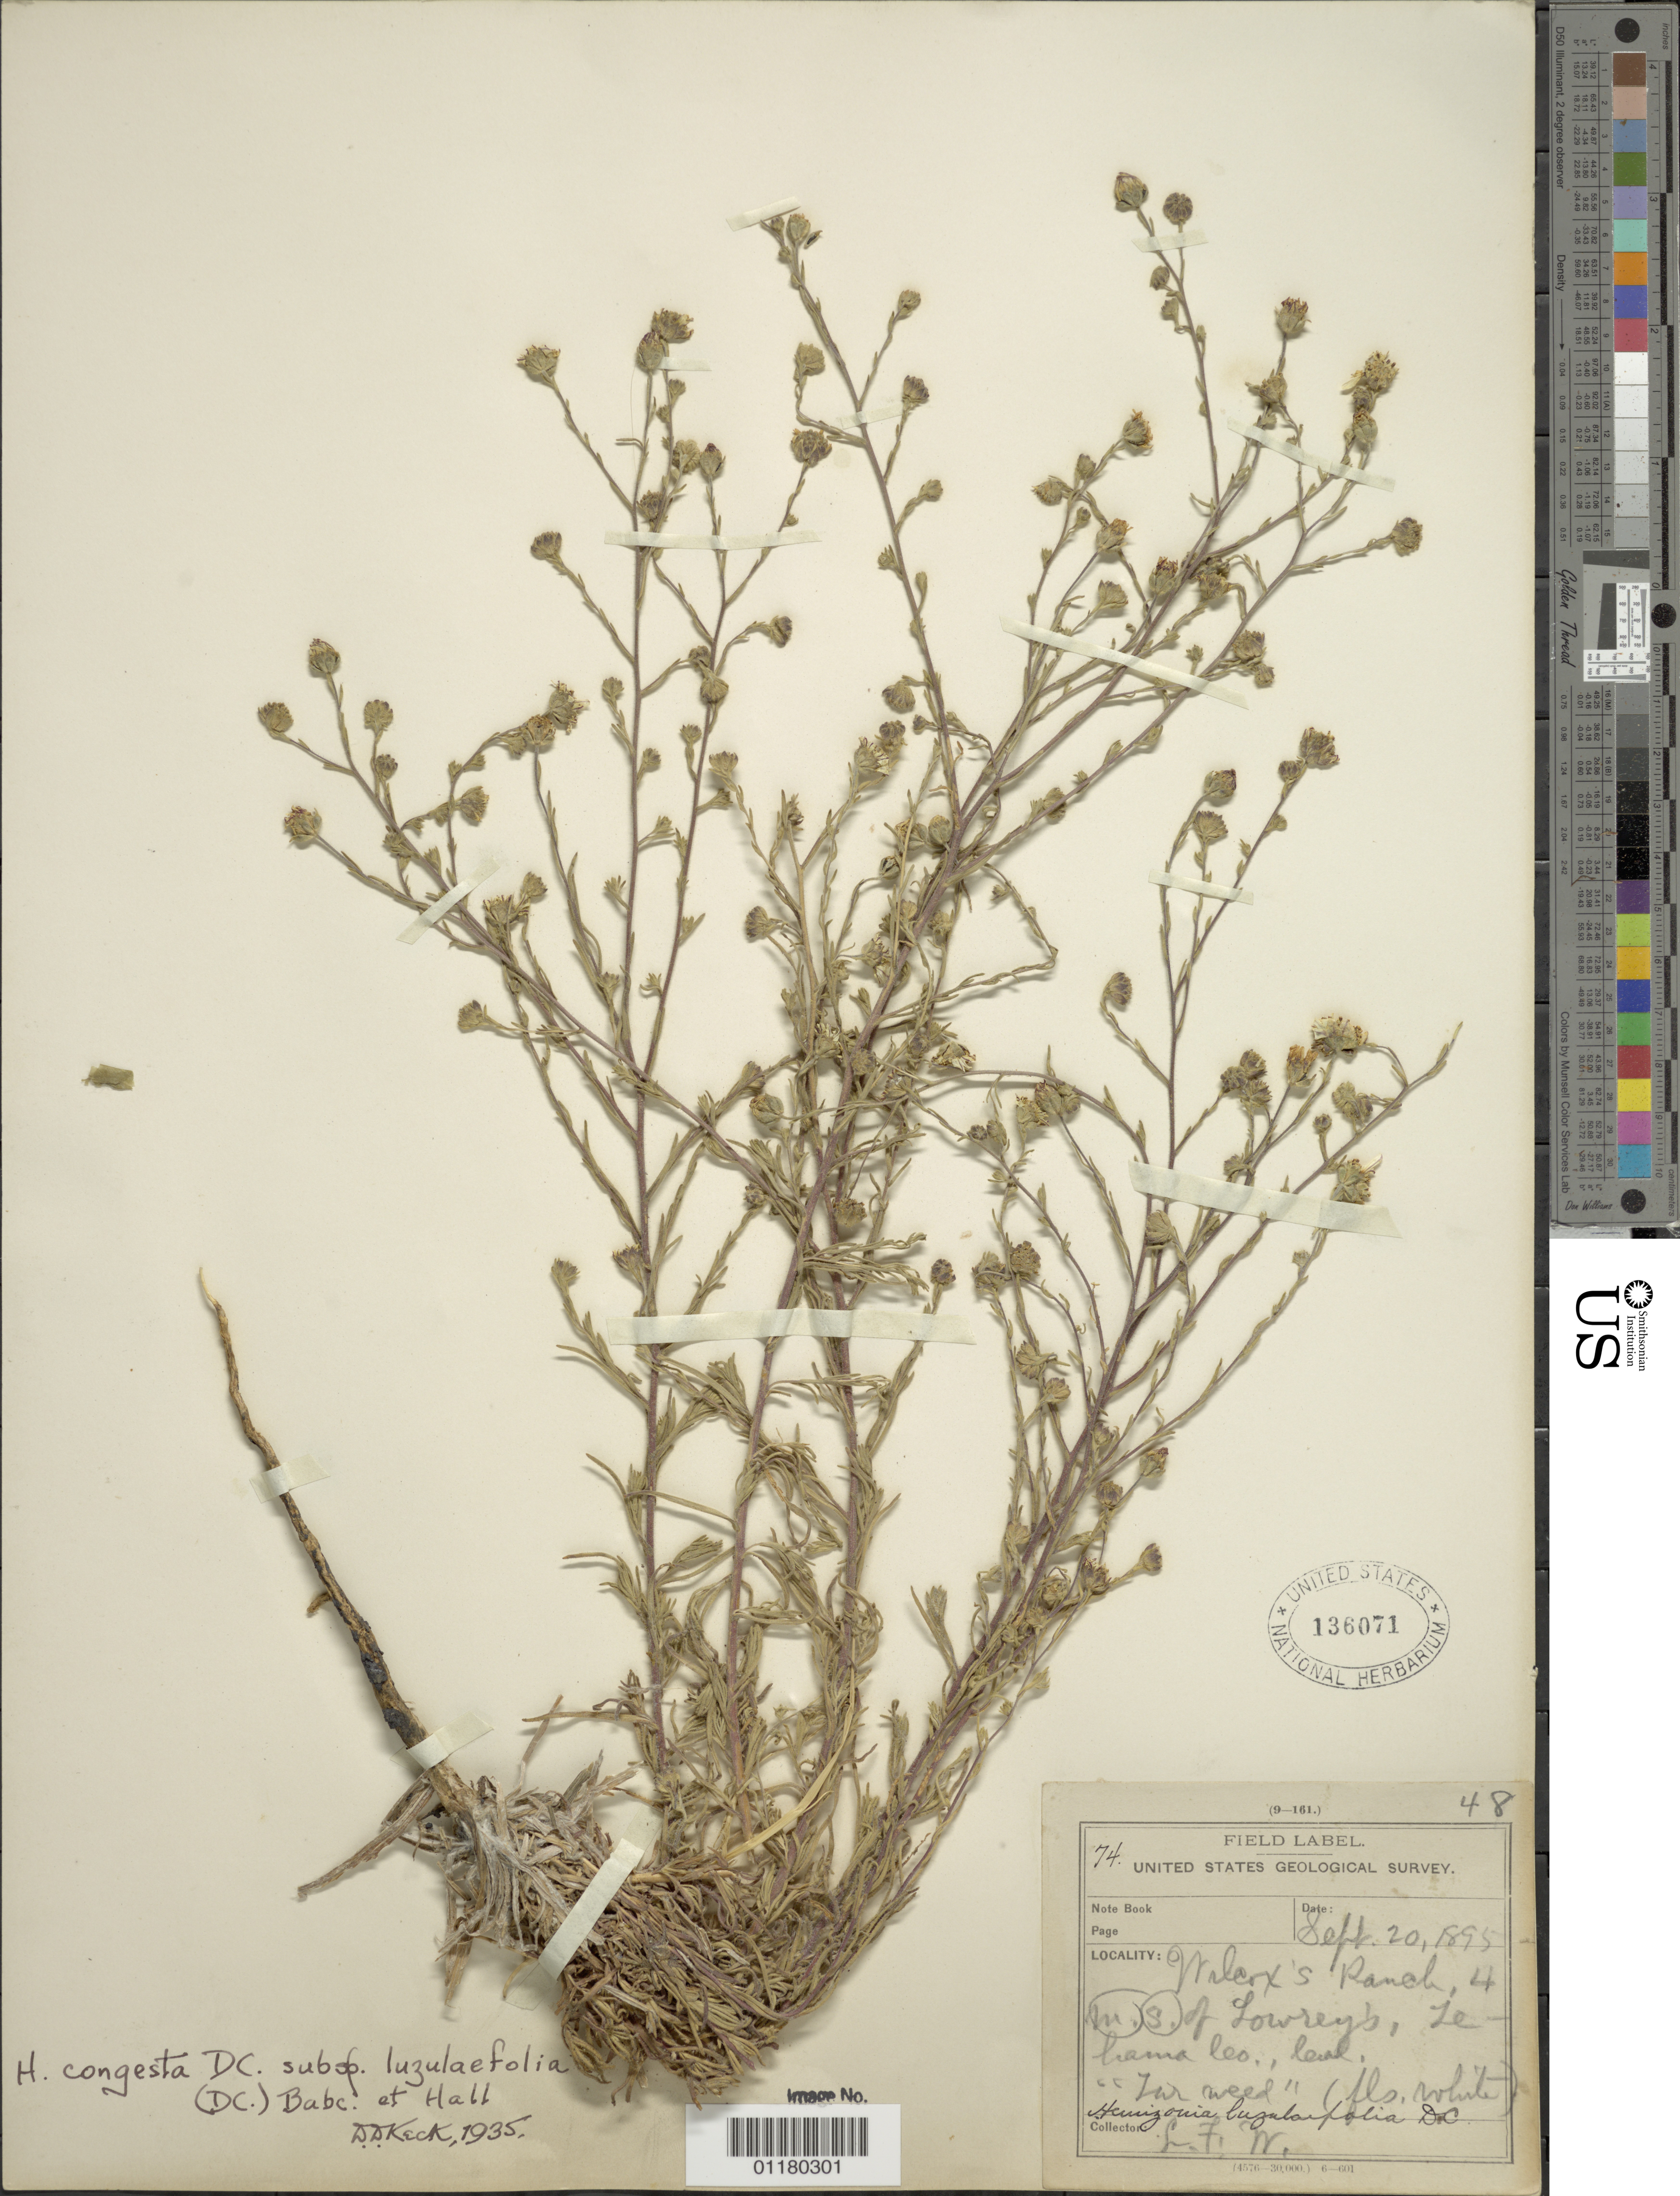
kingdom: Plantae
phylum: Tracheophyta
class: Magnoliopsida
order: Asterales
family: Asteraceae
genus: Hemizonia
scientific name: Hemizonia congesta subsp. luzulaefolia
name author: (DC.) Babc. & H.M. Hall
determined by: Keck, David D.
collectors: L. F. Ward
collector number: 74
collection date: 1895-09-20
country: United States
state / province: California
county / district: Tehama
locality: Wilcox's Ranch, 4 m. S. of Lowrey's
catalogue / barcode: US 136071